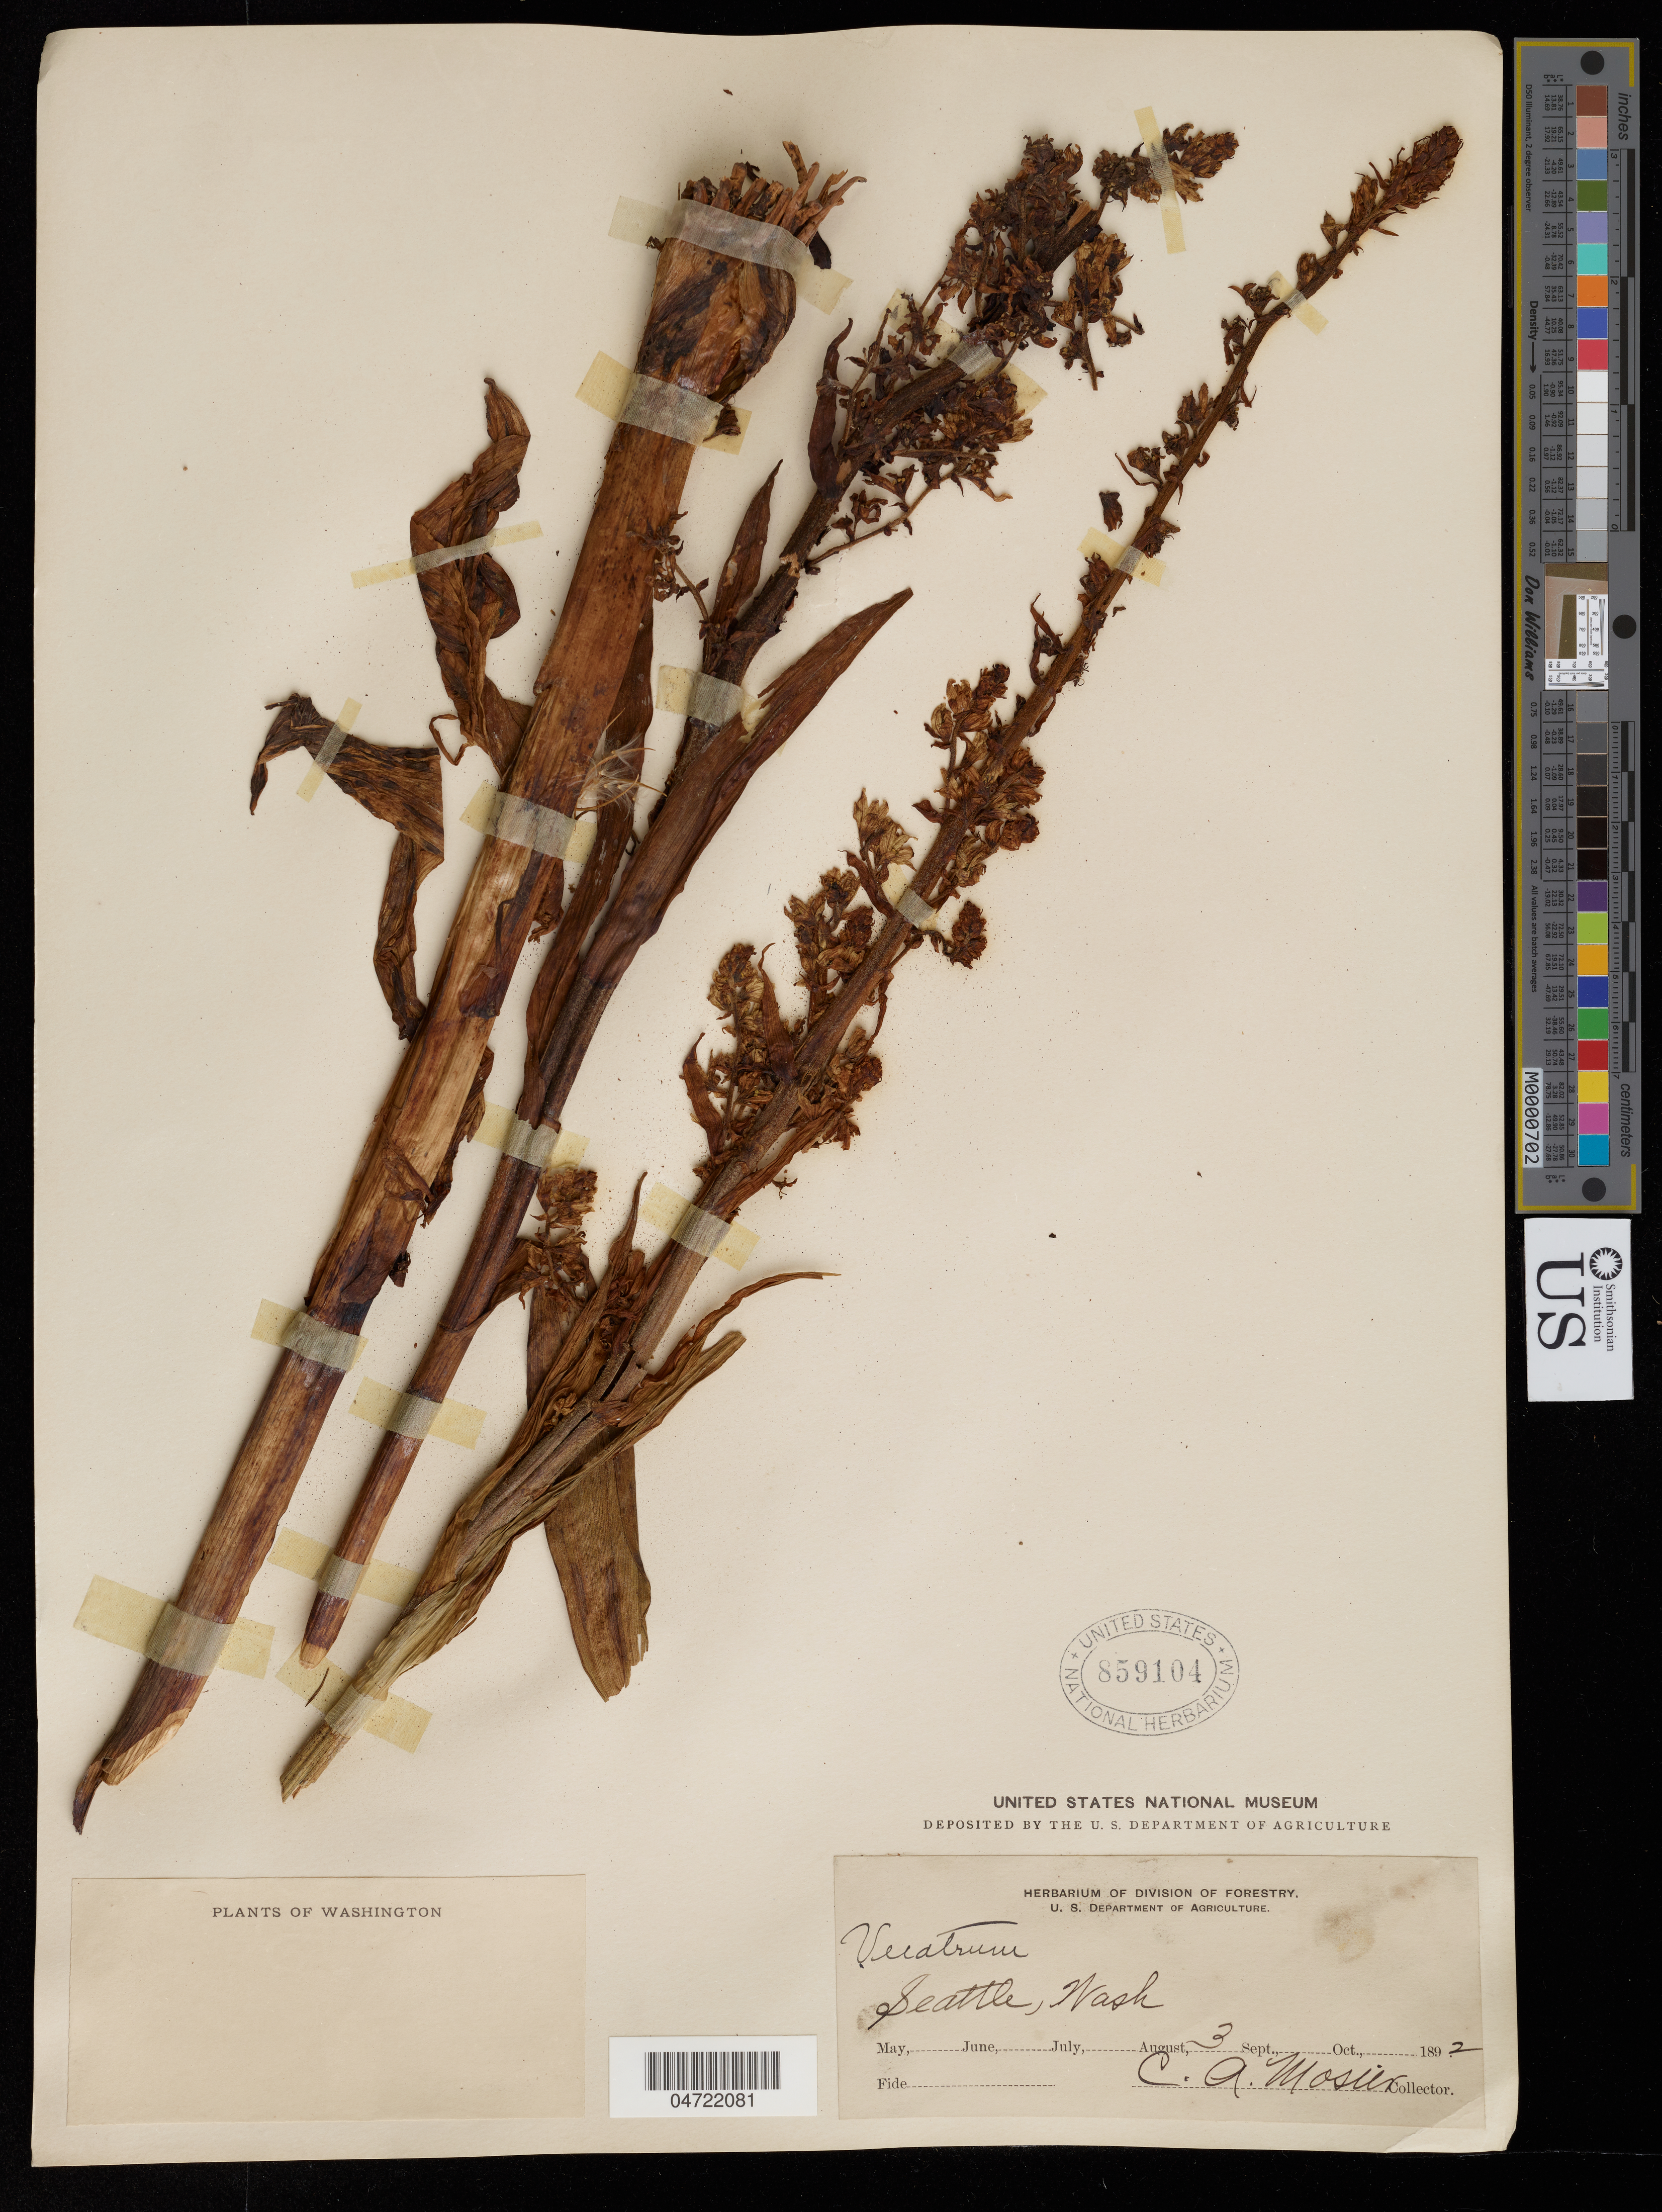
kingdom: Plantae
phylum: Tracheophyta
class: Liliopsida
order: Liliales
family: Melanthiaceae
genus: Veratrum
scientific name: Veratrum sp.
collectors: C. A. Mosier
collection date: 1892-09-03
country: United States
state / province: Washington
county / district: King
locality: Seattle.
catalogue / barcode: US 859104